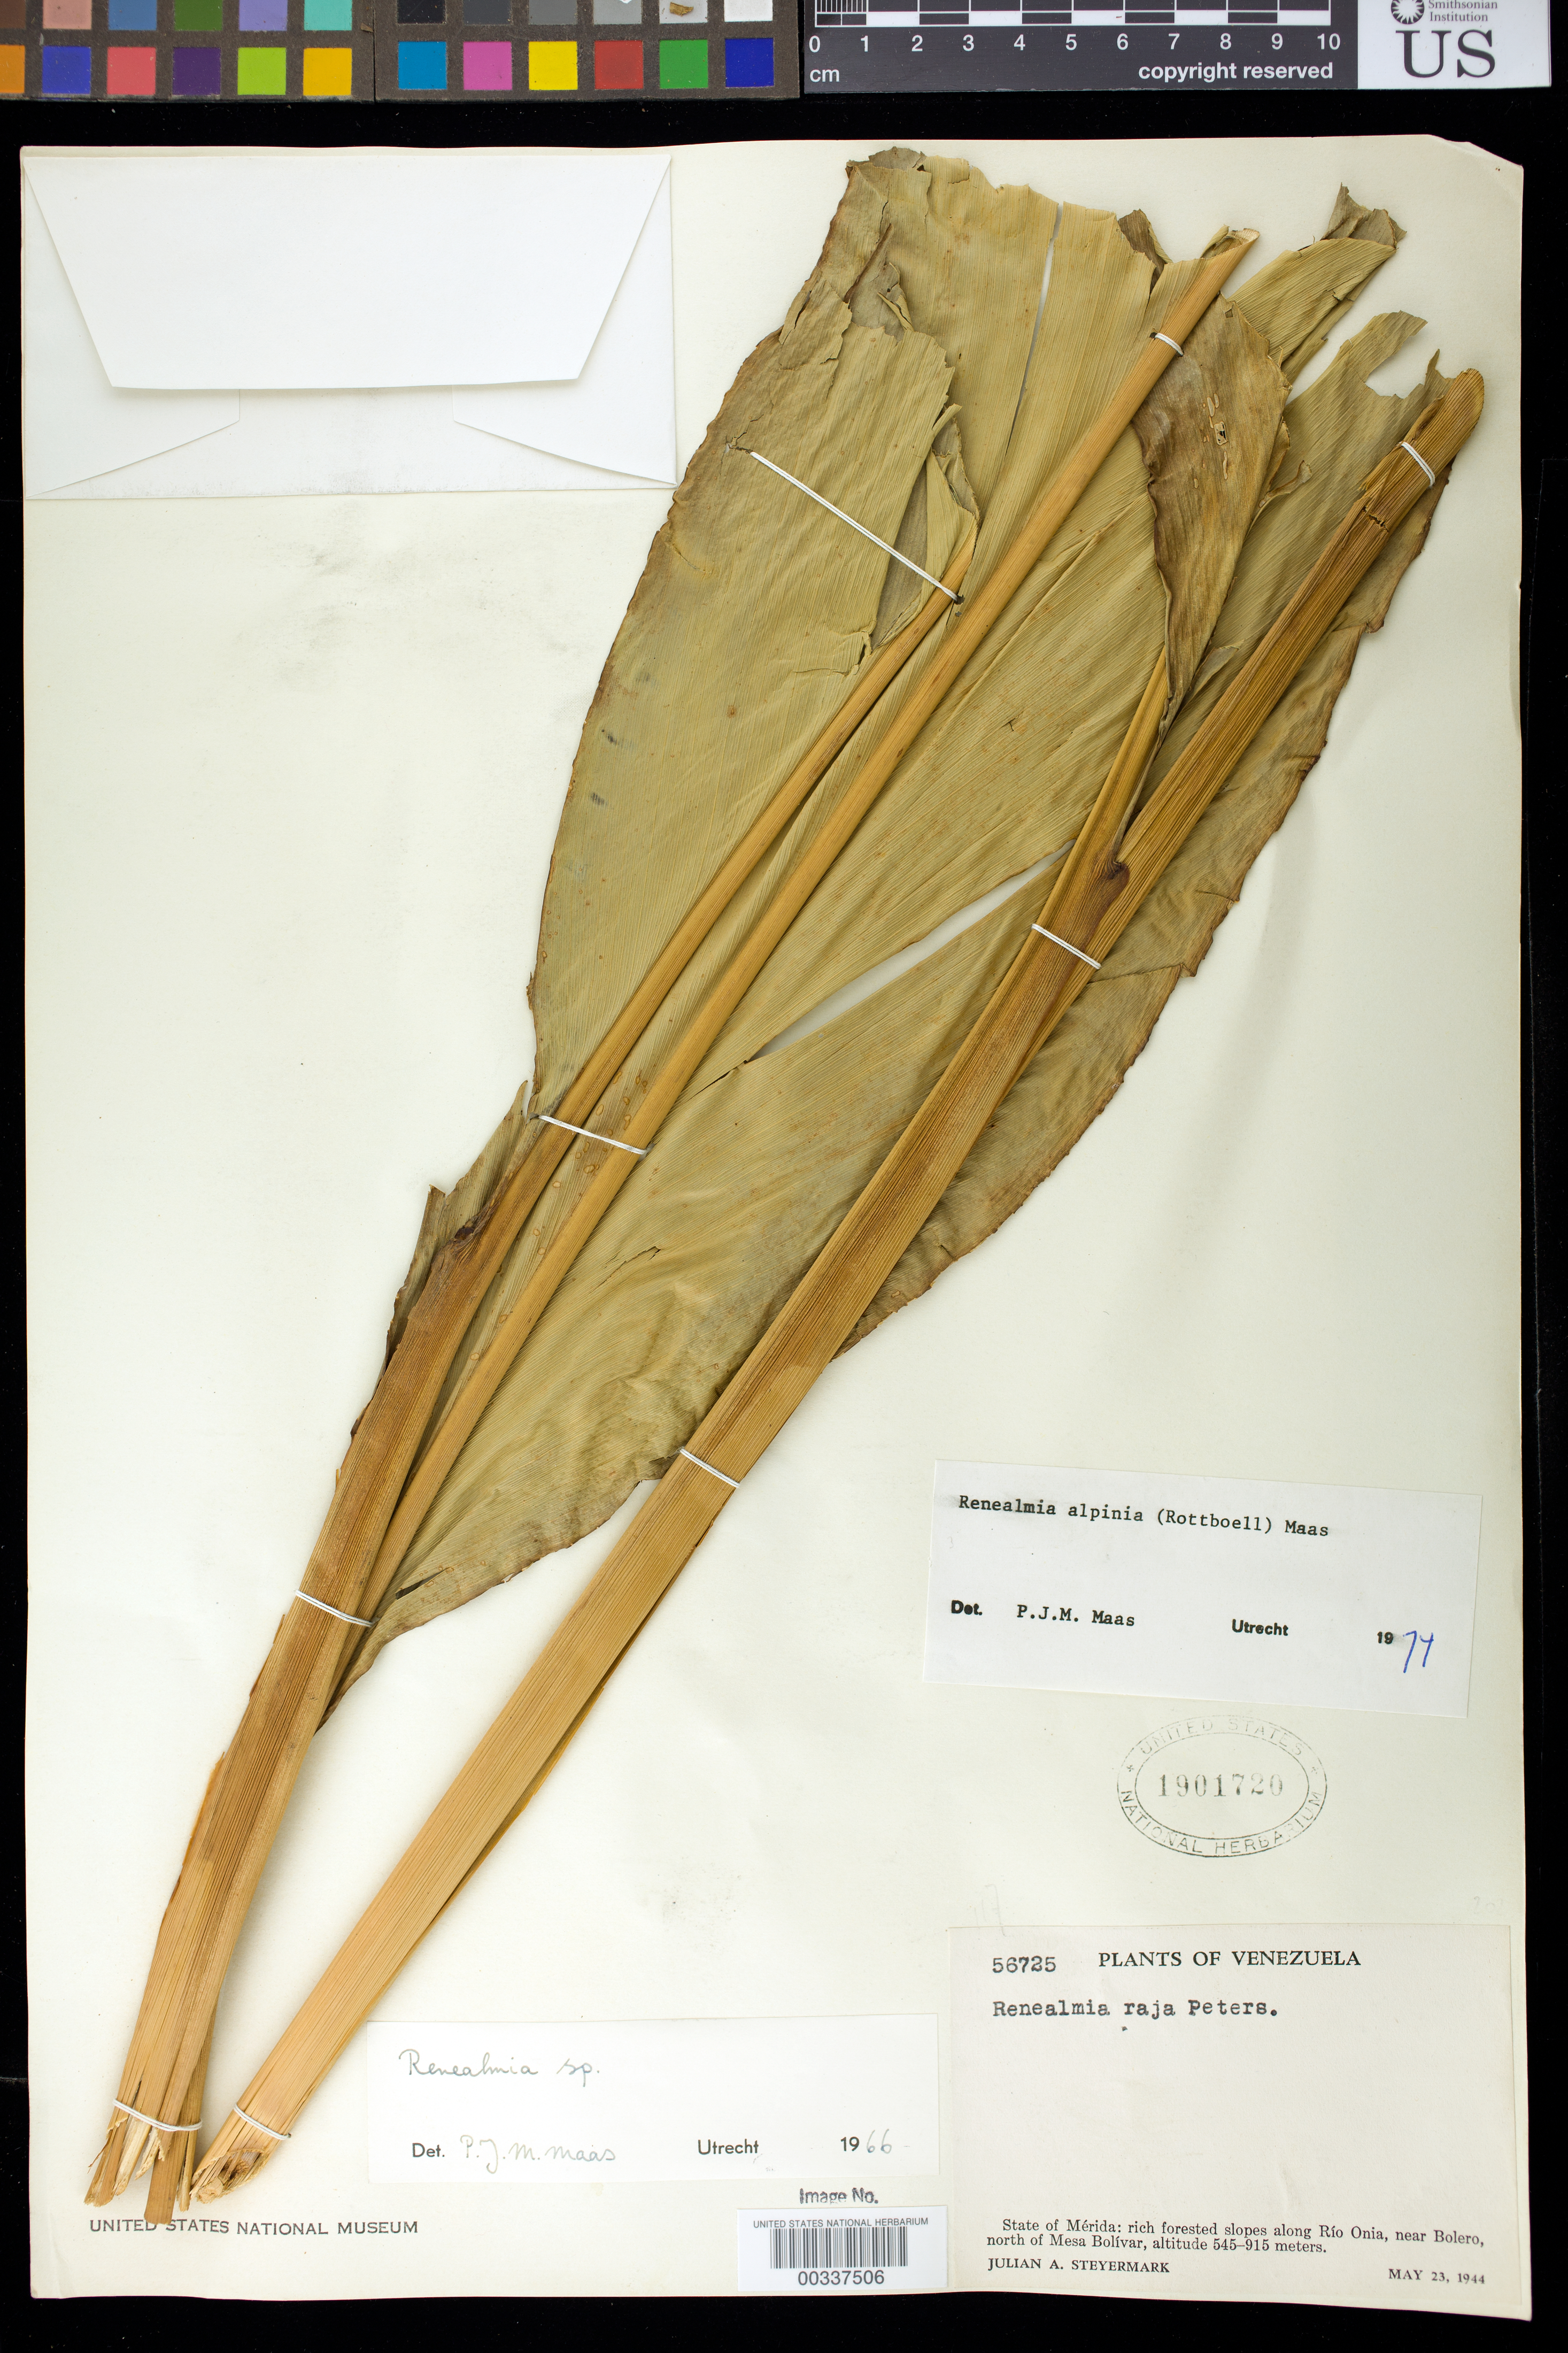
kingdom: Plantae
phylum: Tracheophyta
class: Liliopsida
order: Zingiberales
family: Zingiberaceae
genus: Renealmia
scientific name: Renealmia alpinia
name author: (Rottb.) Maas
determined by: Maas, Paul J. M.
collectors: J. Steyermark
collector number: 56725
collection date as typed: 23 May 1944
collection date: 1944-05-23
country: Venezuela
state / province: Mérida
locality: Rich forested slopes along rio onia, near bolero, n of mesa bolivar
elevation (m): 545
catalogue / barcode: US 1901720